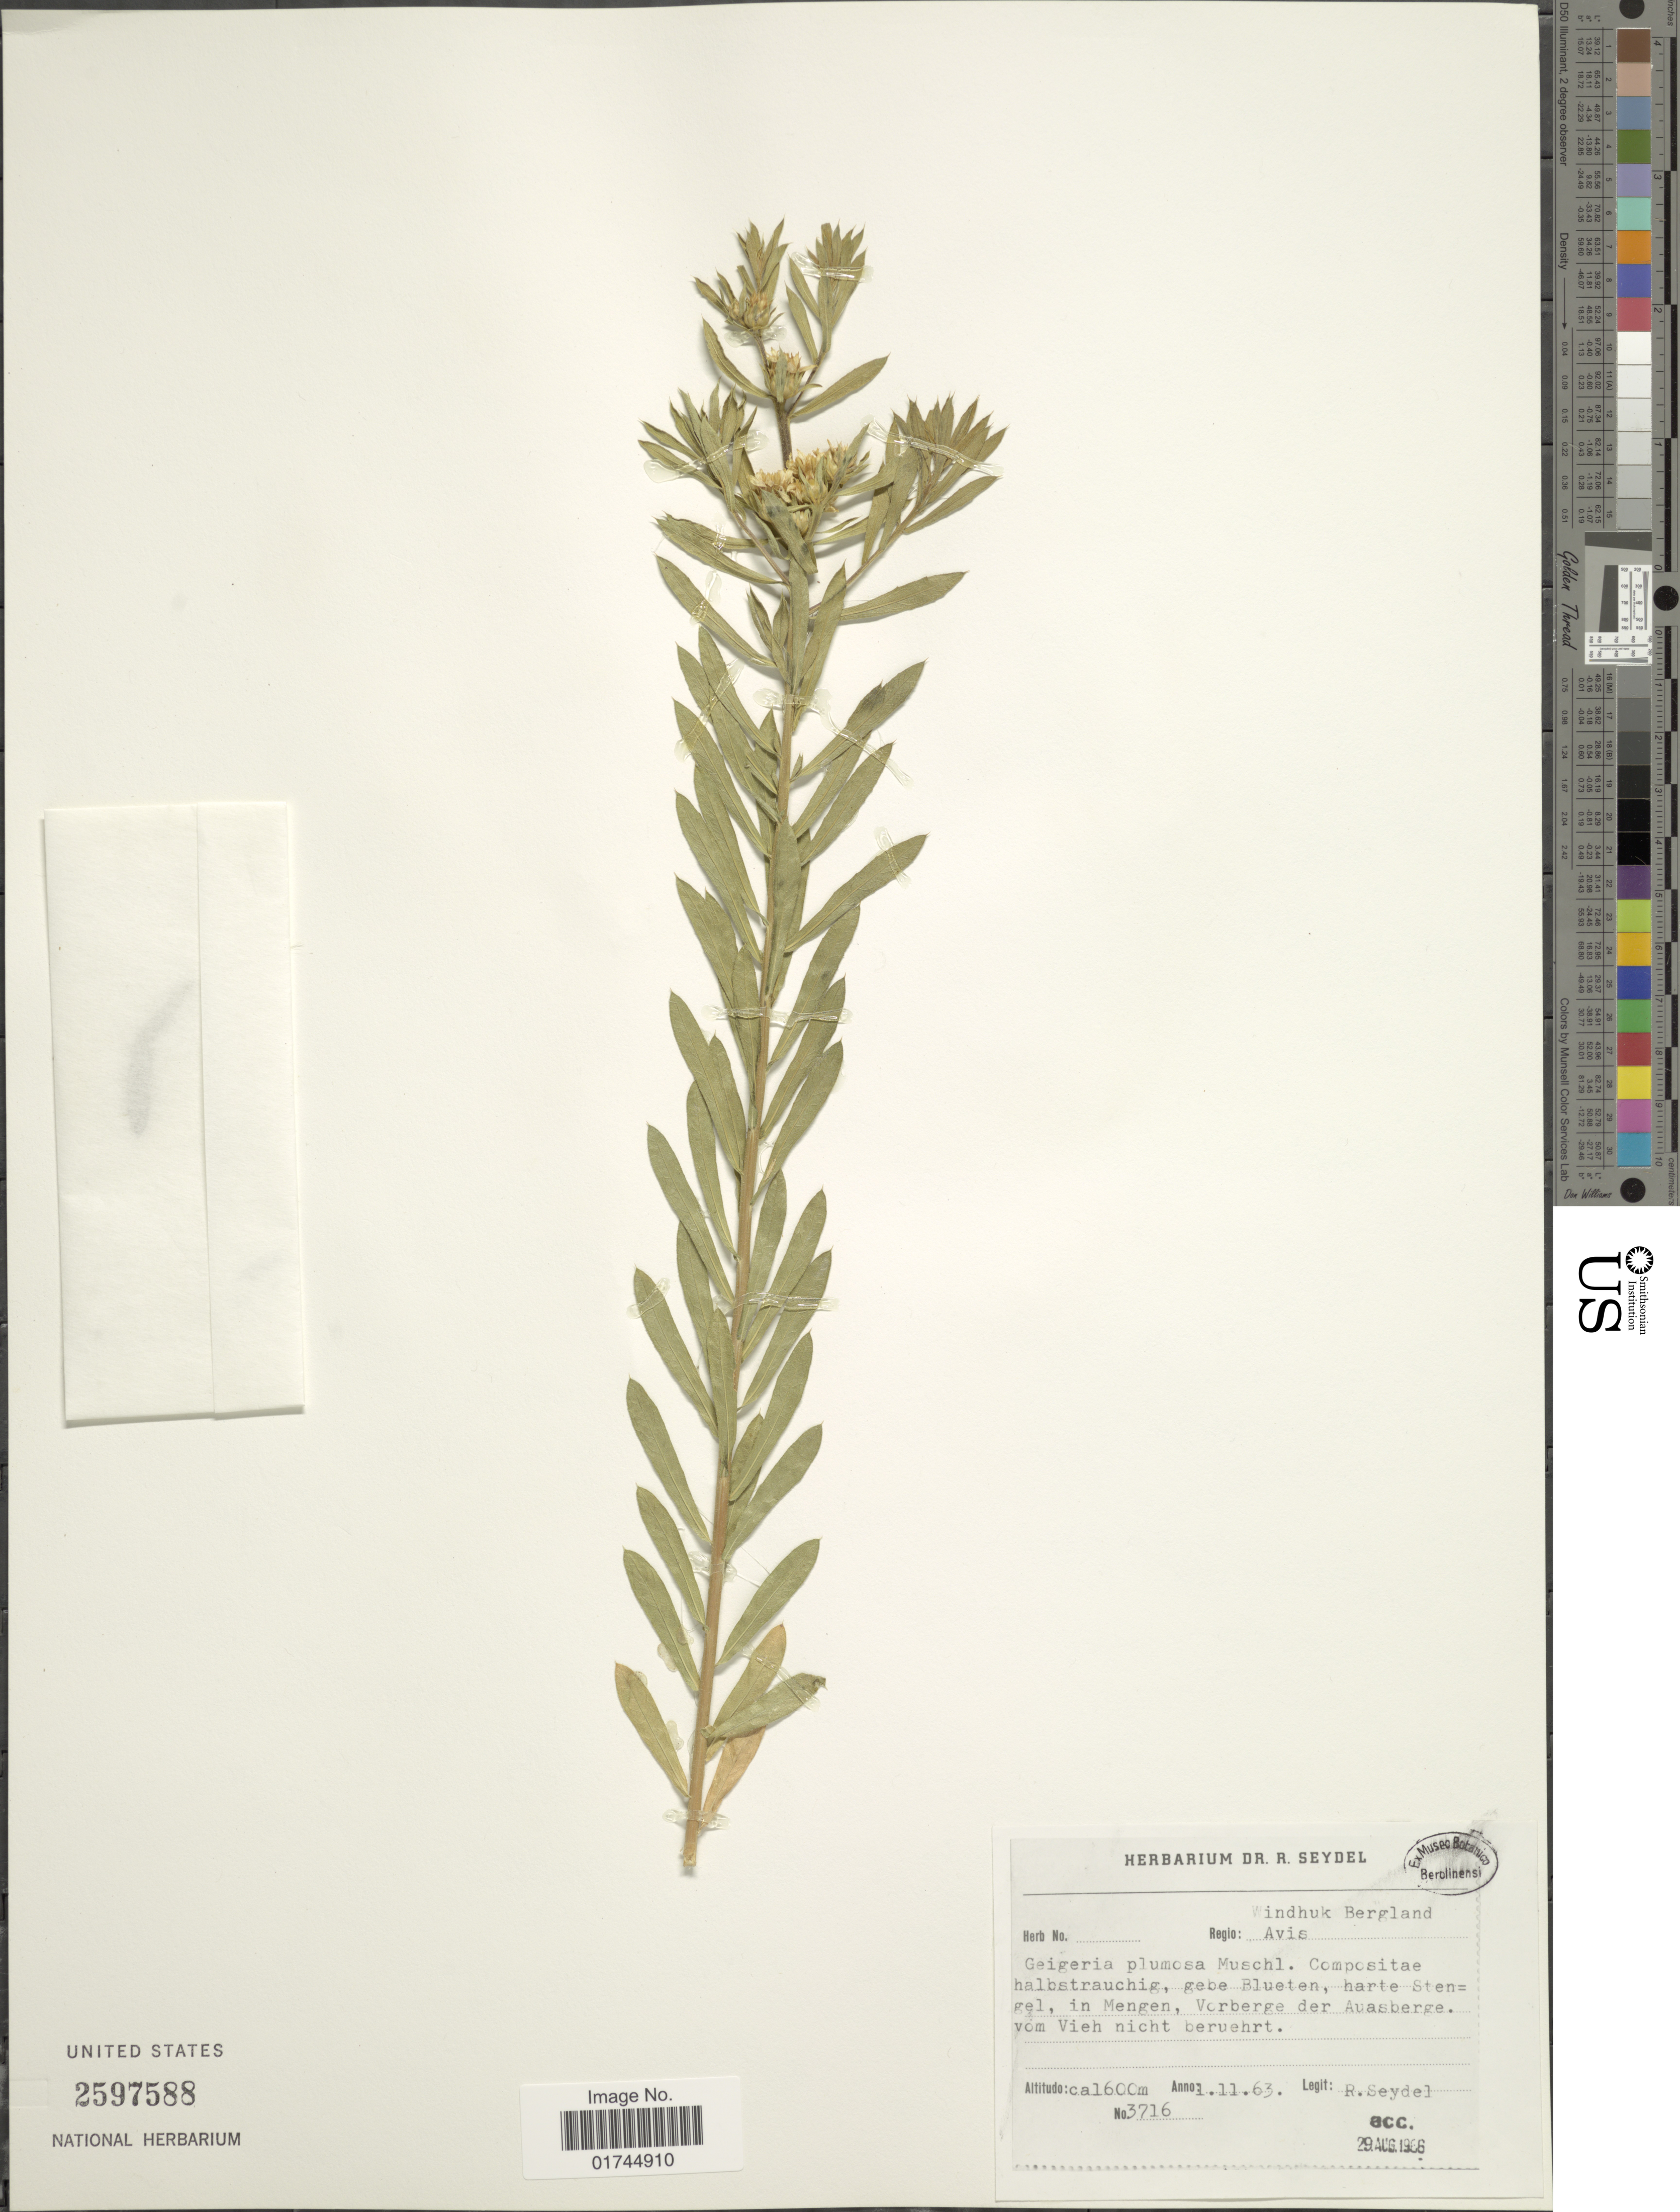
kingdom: Plantae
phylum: Tracheophyta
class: Magnoliopsida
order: Asterales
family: Asteraceae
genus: Geigeria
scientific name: Geigeria plumosa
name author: Muschl.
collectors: R. Seydel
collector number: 3716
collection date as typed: Transcribed d/m/y: 3/11/63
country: Namibia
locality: Windhuk Bergland, Regio: Avis.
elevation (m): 1600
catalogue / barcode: US 3597588